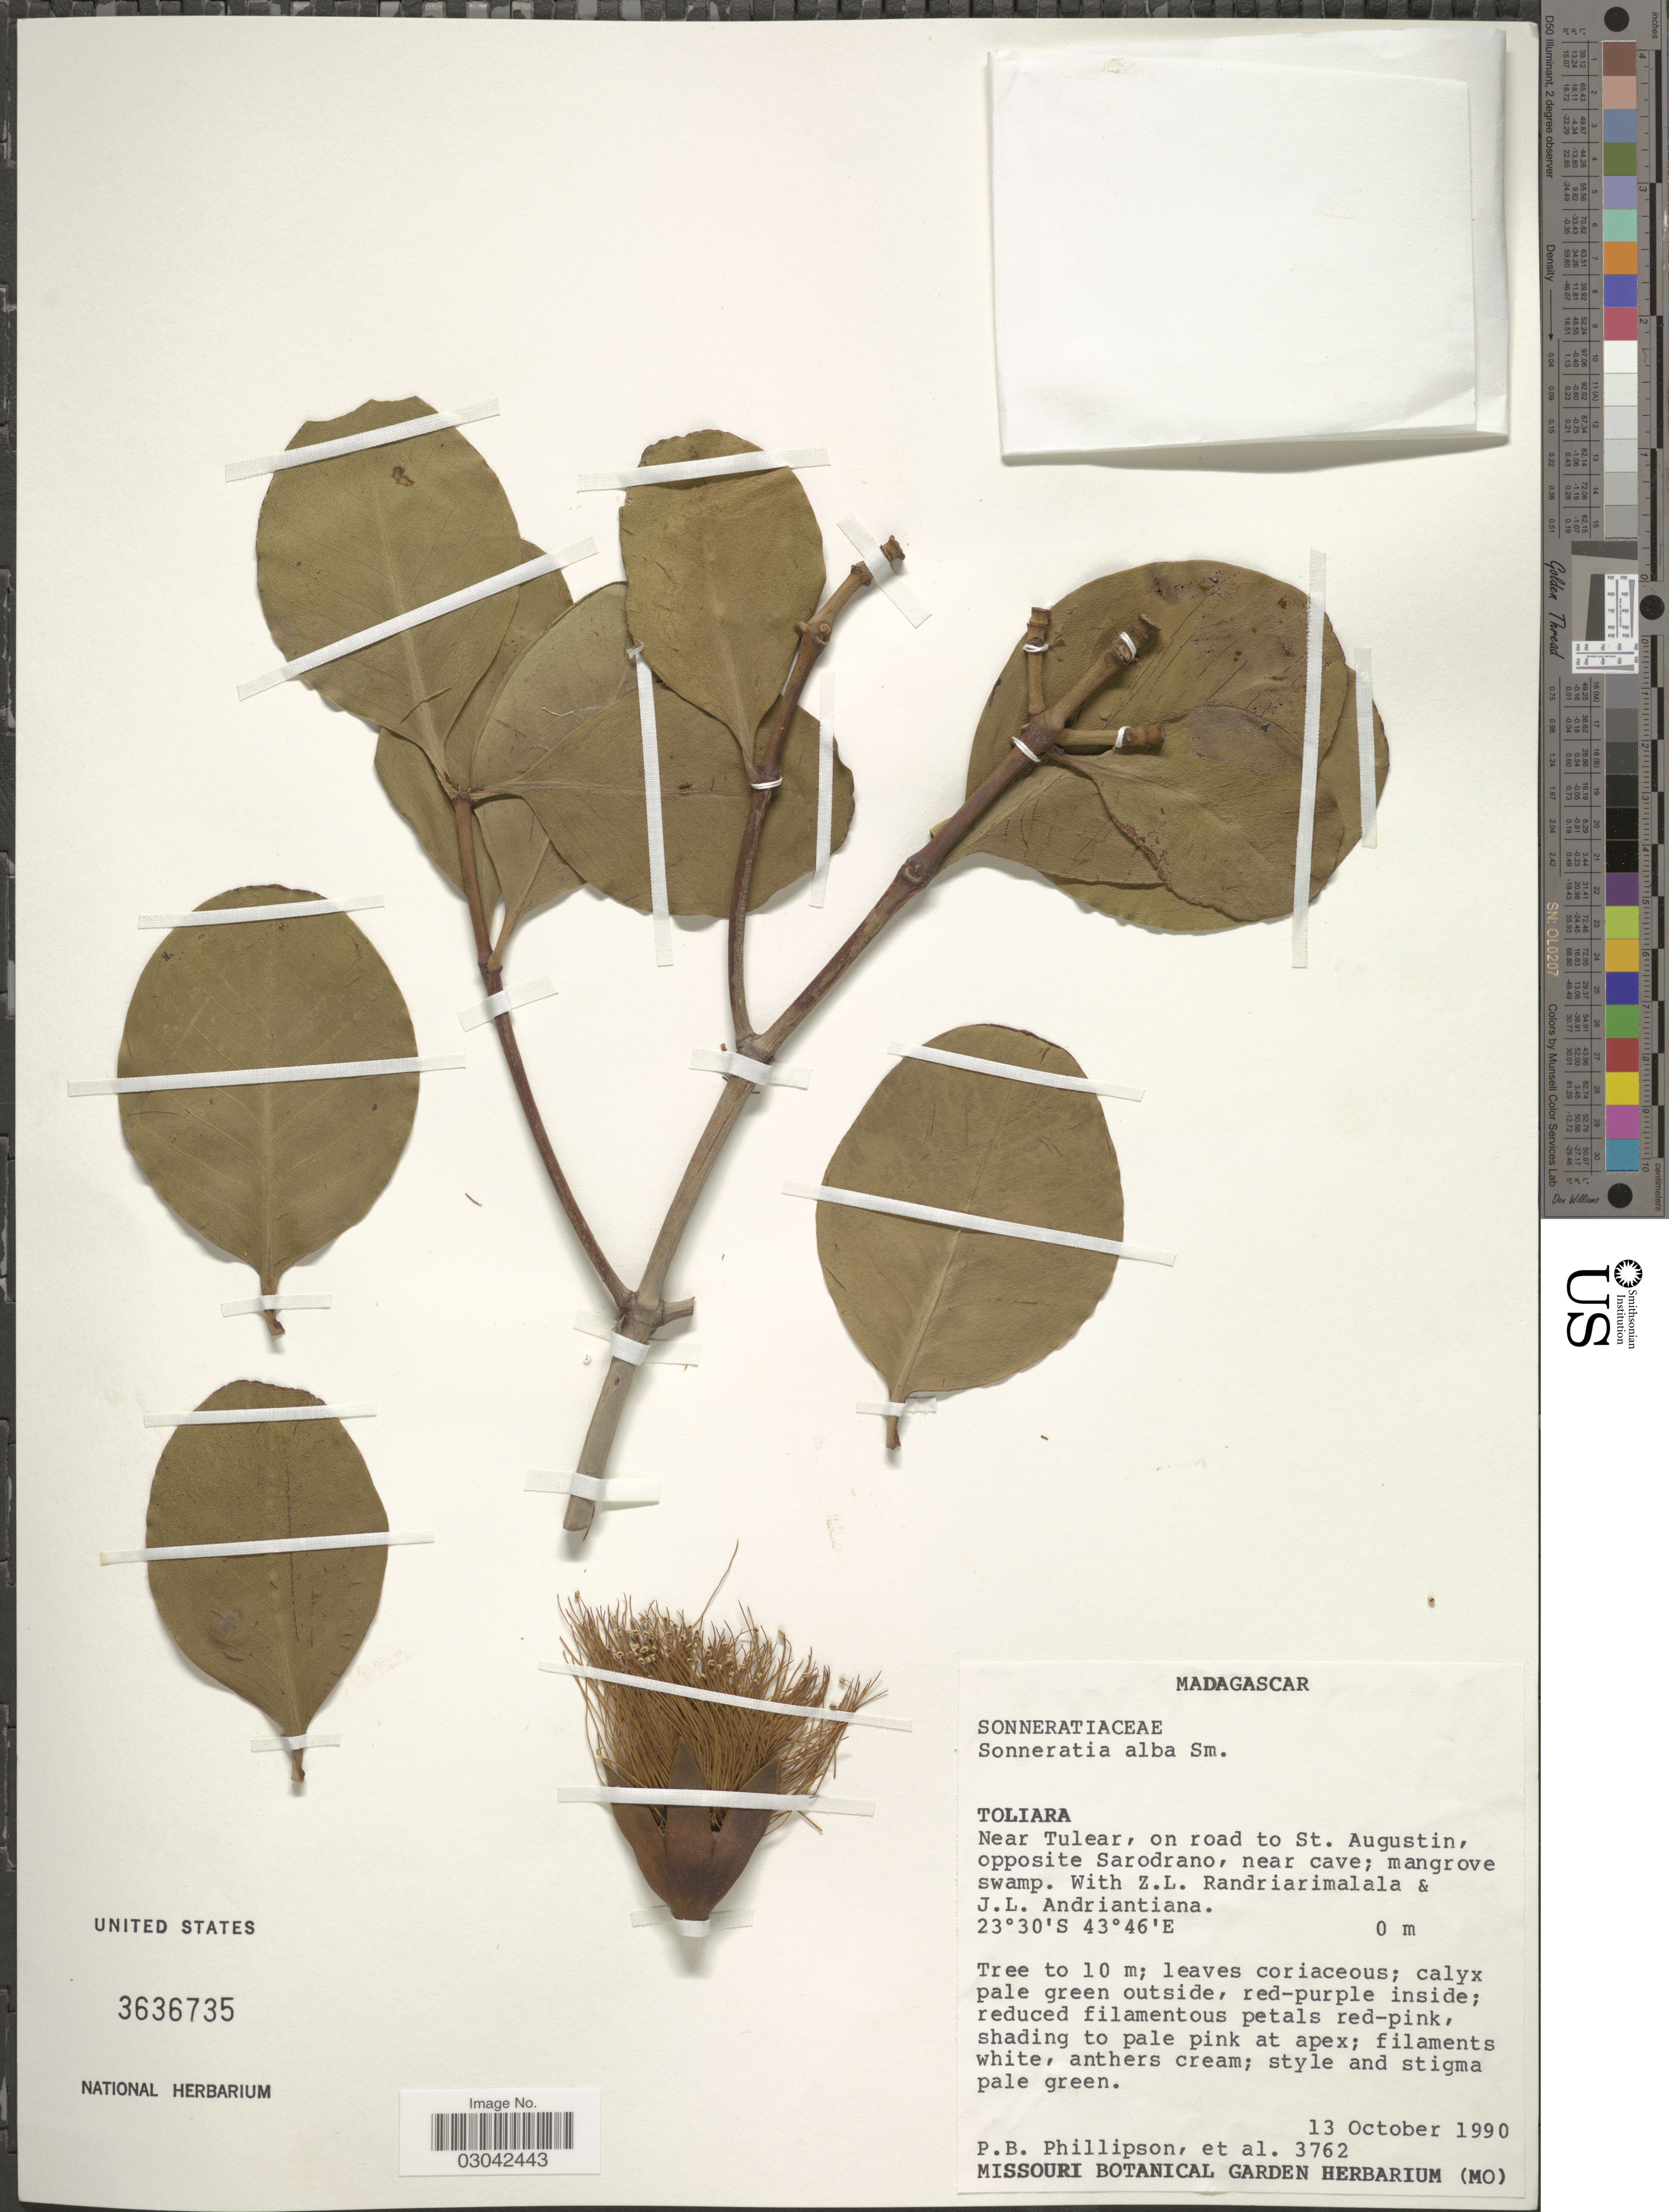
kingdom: Plantae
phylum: Tracheophyta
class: Magnoliopsida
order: Myrtales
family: Lythraceae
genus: Sonneratia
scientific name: Sonneratia alba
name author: Sm.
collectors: P. B. Phillipson, Z. Randriarimalala & J. Andriantiana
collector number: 3762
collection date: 1990-10-13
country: Madagascar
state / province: Atsimo-Andrefana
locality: Near Tulear, on road to St. Augustin, opposite Sarodrano, near cave.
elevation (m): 0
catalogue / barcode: US 3636735